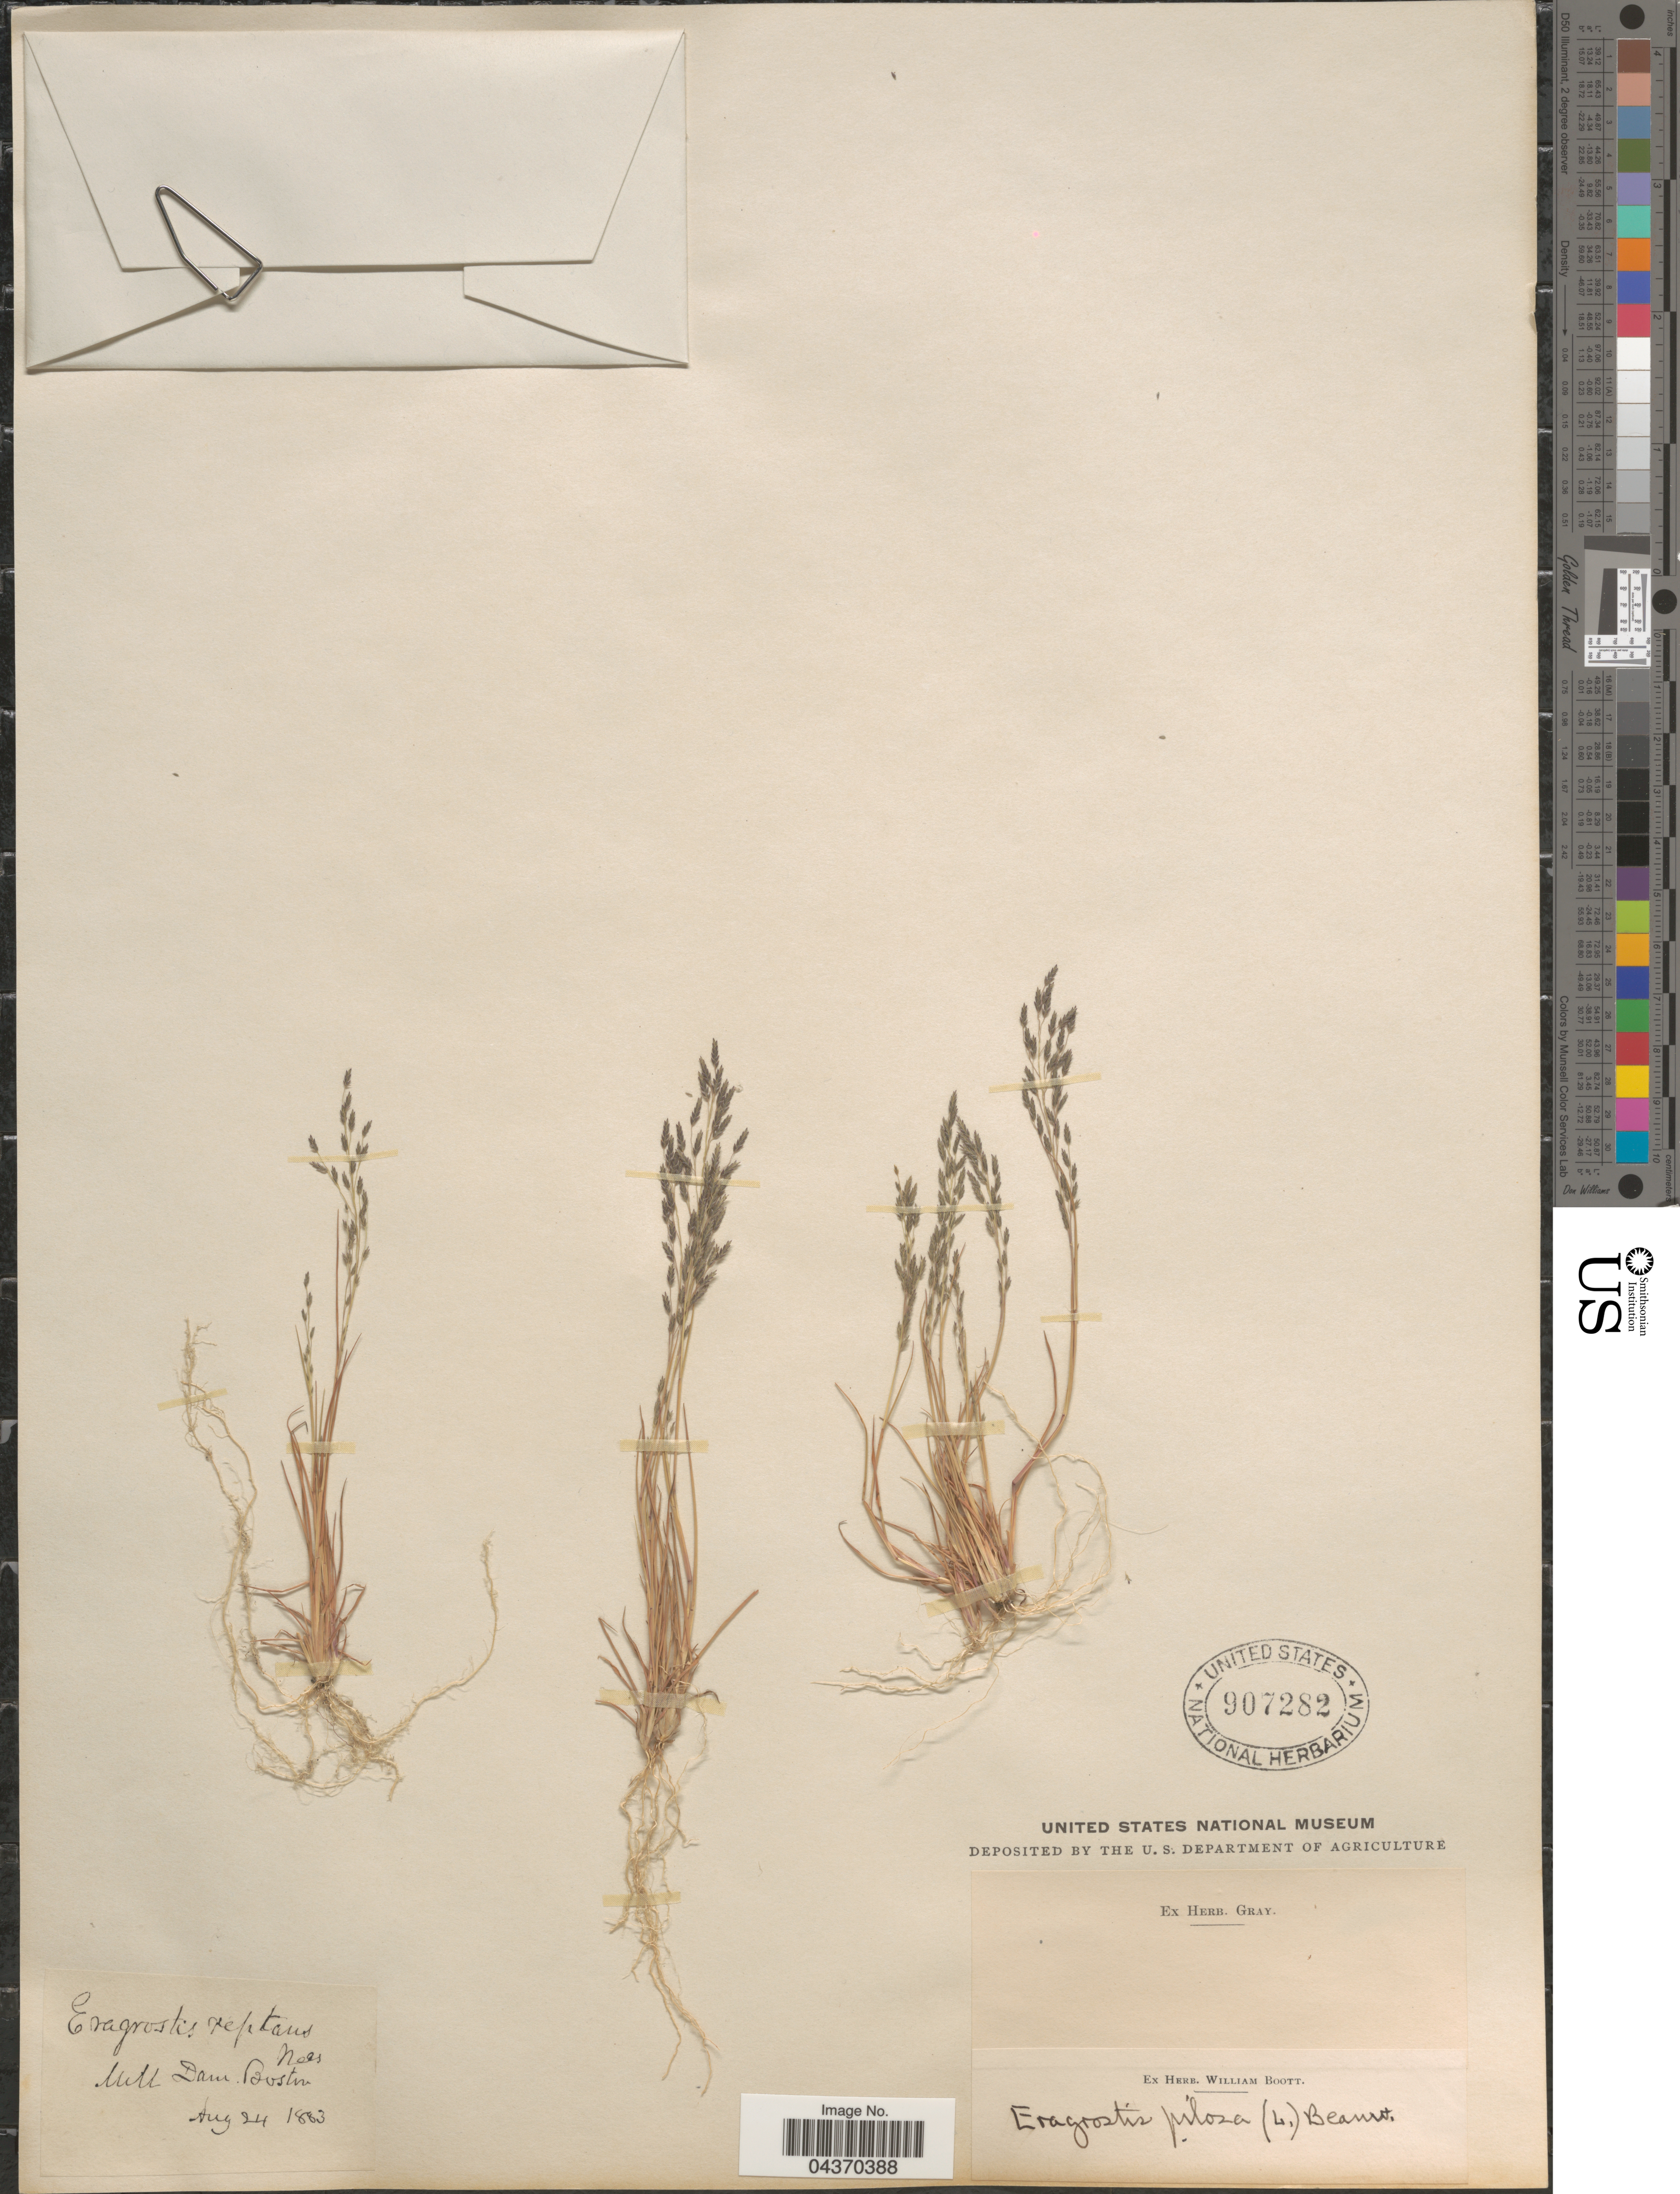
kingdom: Plantae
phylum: Tracheophyta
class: Liliopsida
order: Poales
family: Poaceae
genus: Eragrostis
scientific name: Eragrostis pectinacea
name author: (Michx.) Nees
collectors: ex herb. William Boott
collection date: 1883-08-24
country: United States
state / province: Massachusetts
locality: Mill Dam. Boston.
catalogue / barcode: US 907282